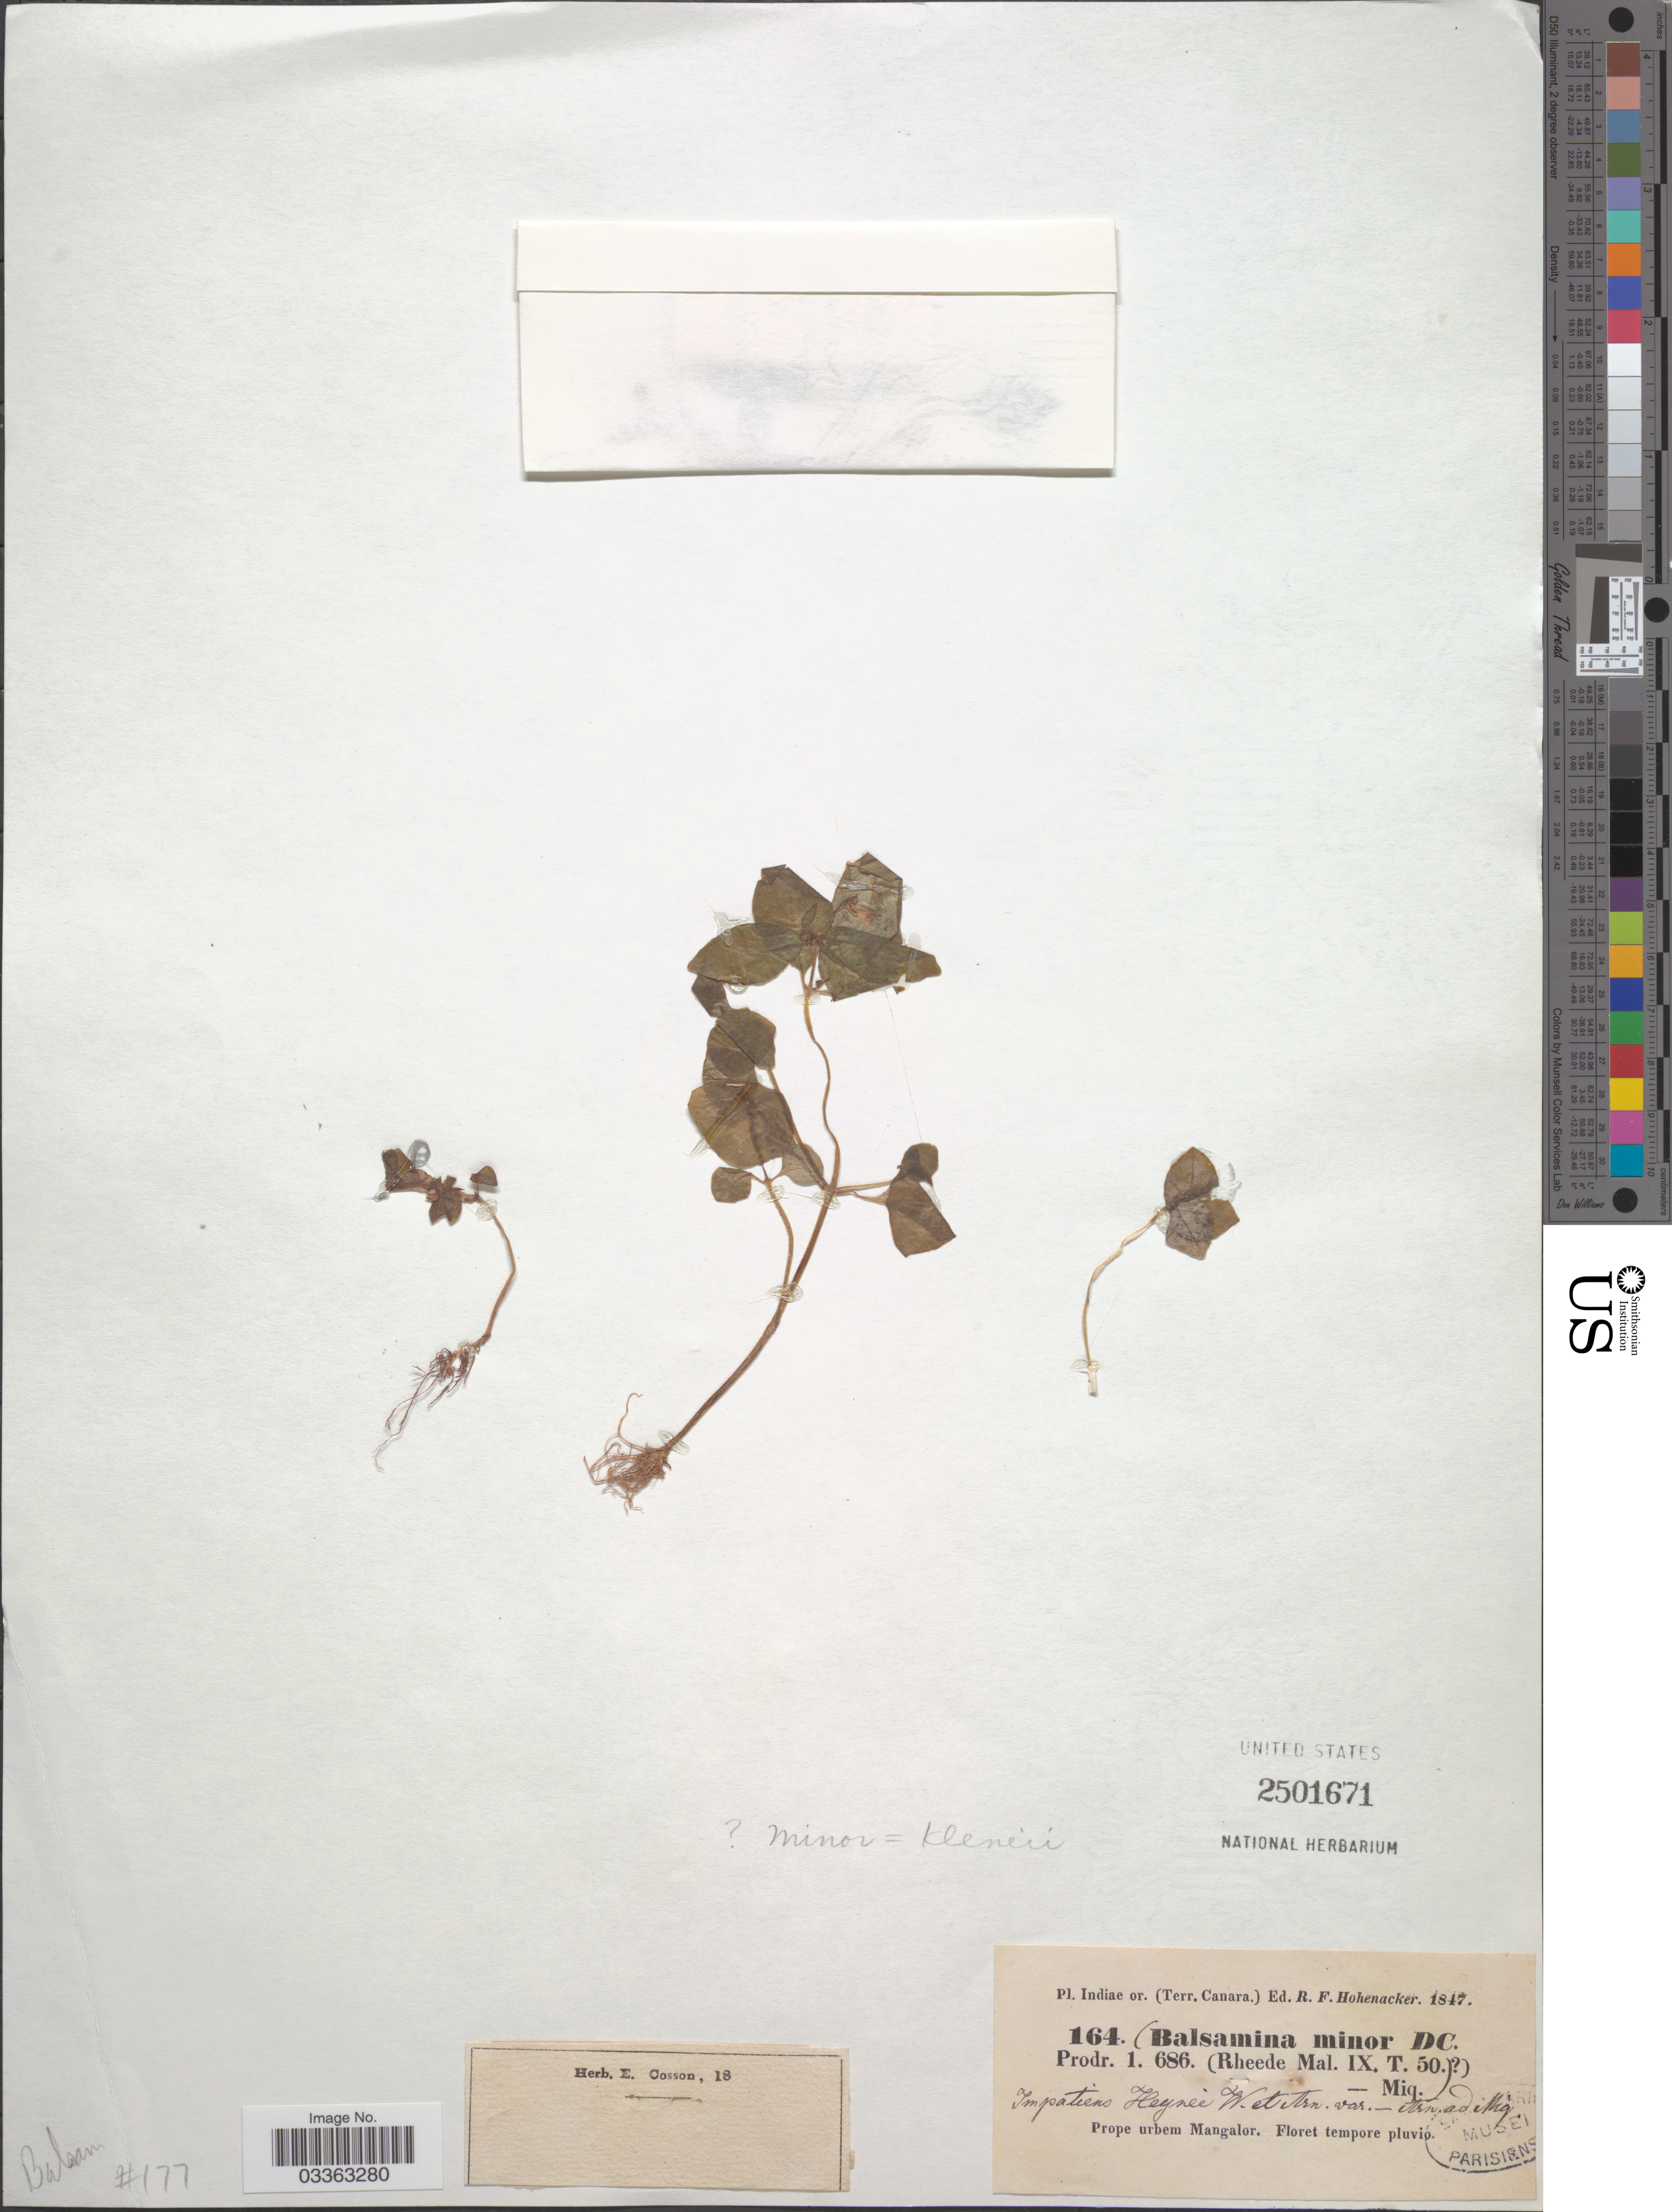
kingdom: Plantae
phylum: Tracheophyta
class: Magnoliopsida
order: Ericales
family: Balsaminaceae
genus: Impatiens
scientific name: Impatiens sp.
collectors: R. F. Hohenacker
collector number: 164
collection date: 1847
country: India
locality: Indiae or. (Terr. Canara.). Prope urbem Mangalor.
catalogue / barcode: US 2501671